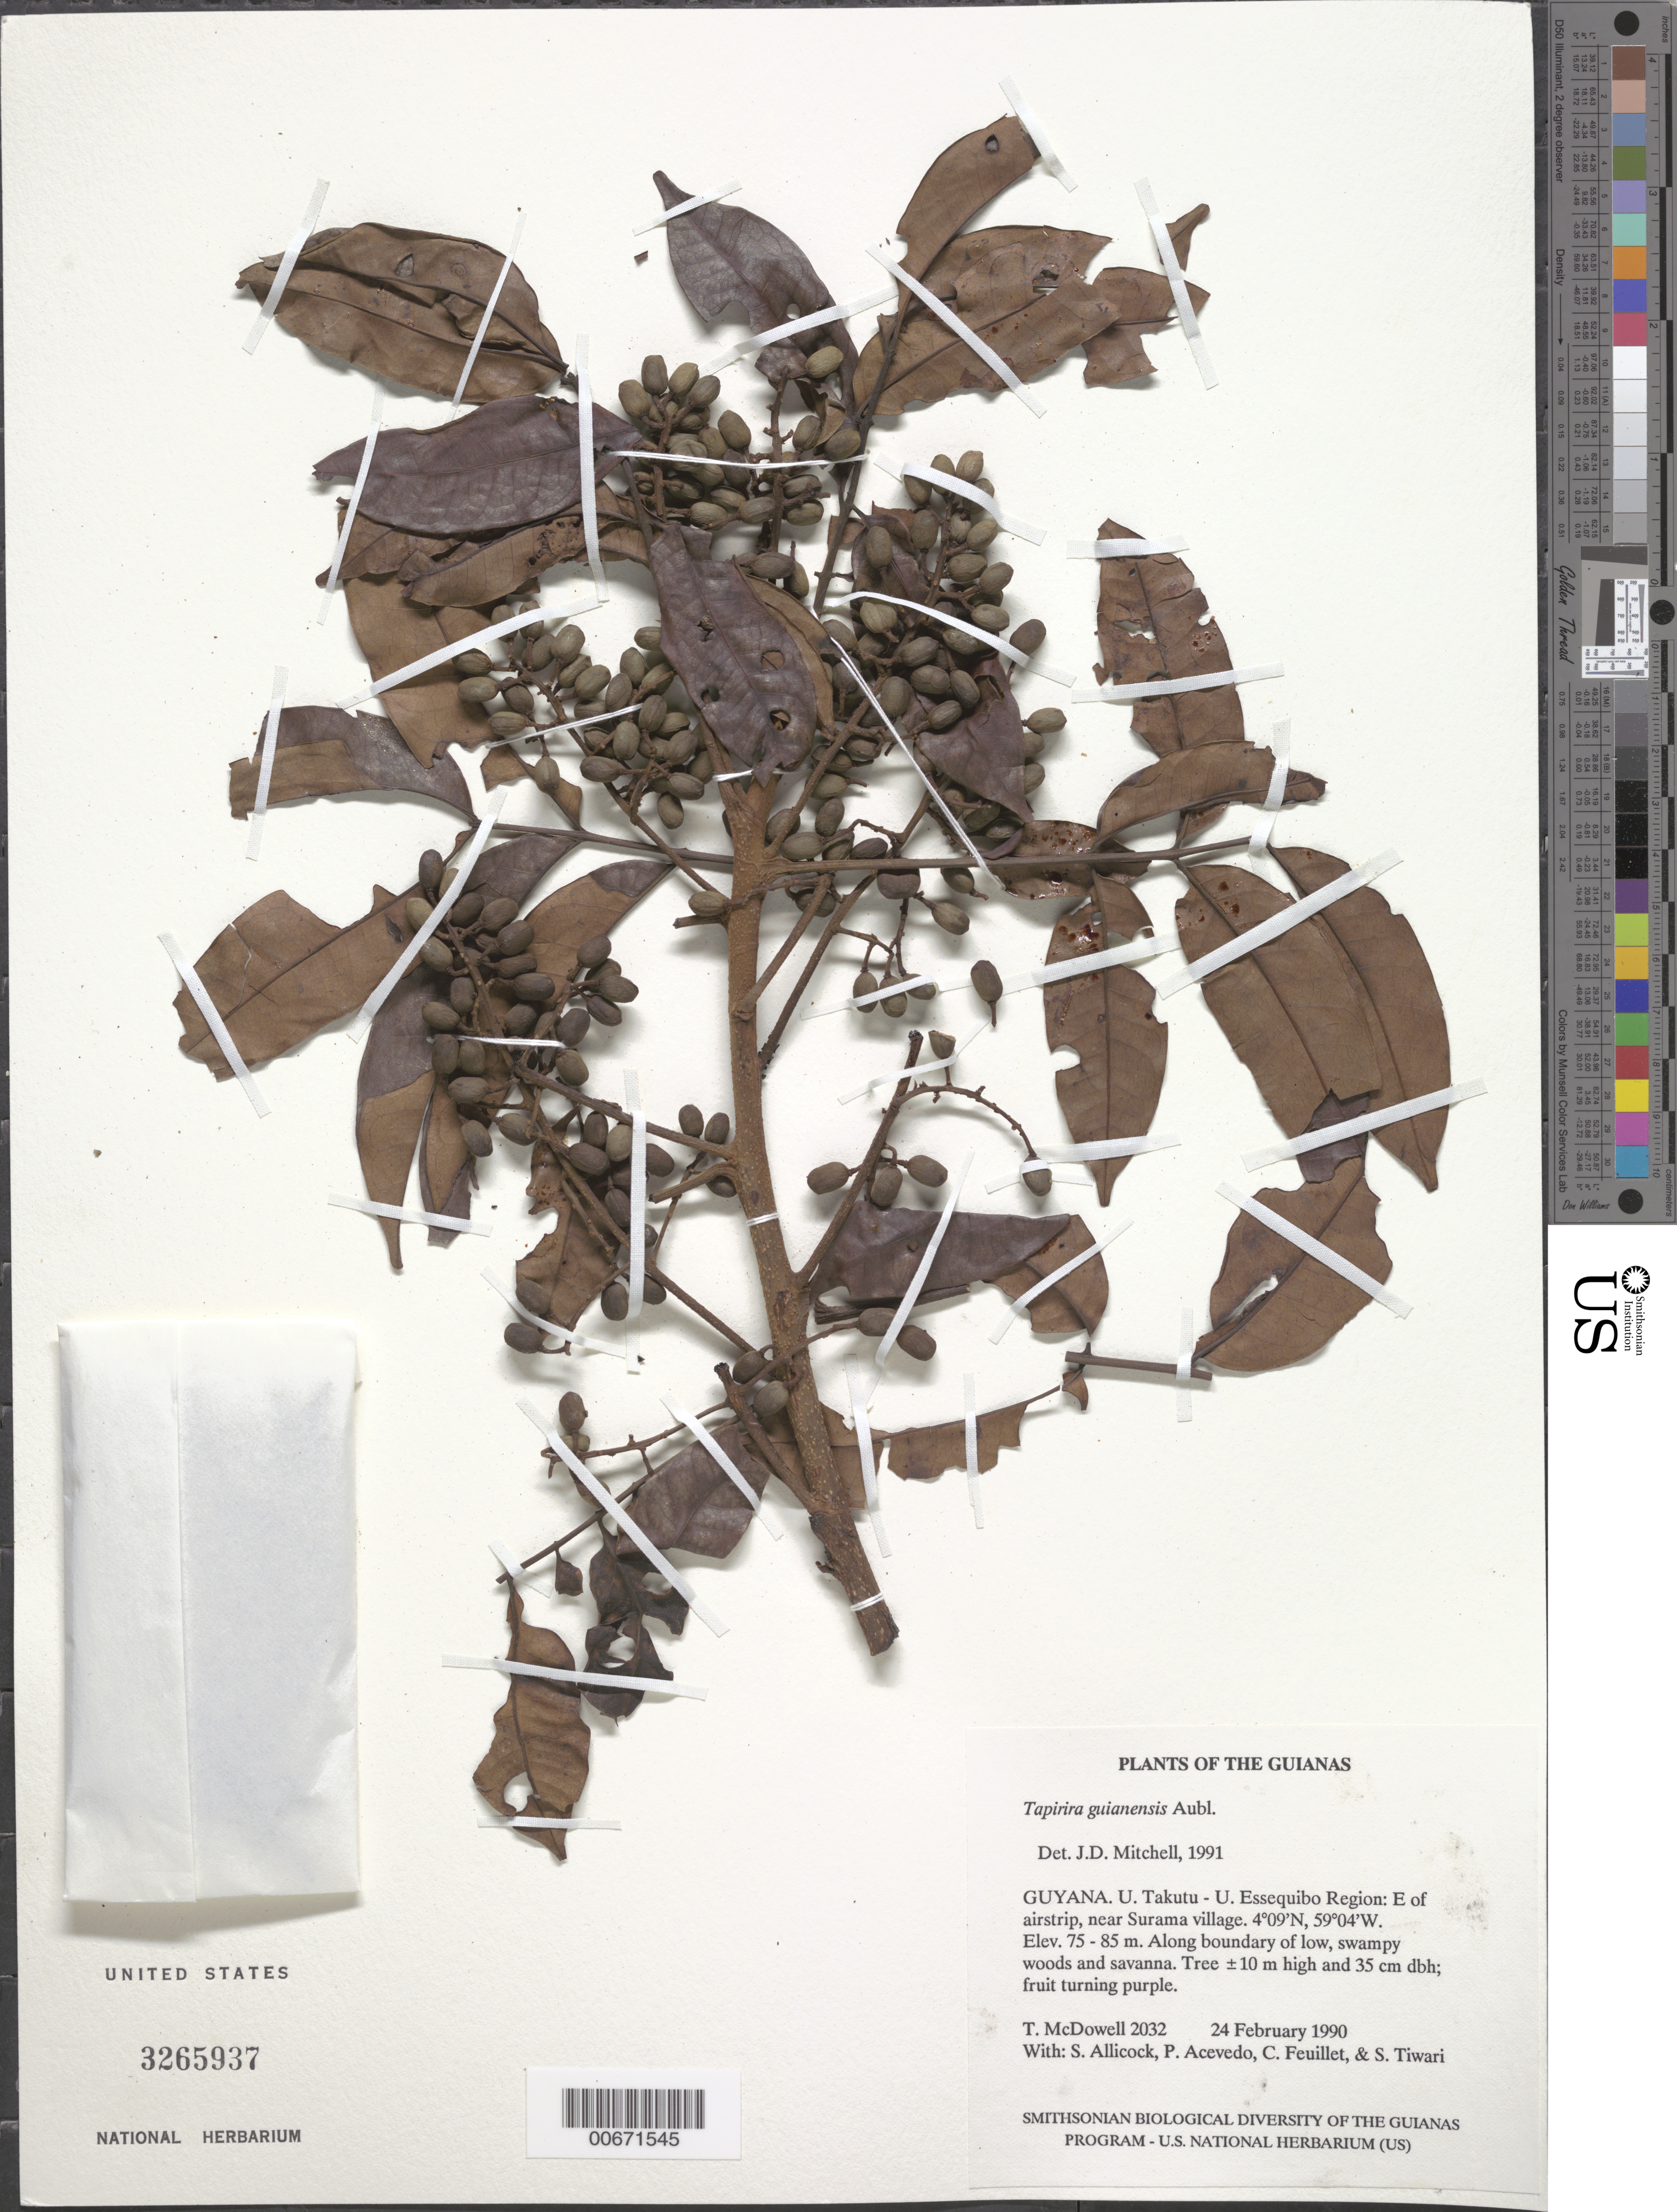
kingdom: Plantae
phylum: Tracheophyta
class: Magnoliopsida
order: Sapindales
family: Anacardiaceae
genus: Tapirira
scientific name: Tapirira guianensis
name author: Aubl.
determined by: Mitchell, John D.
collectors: T. McDowell, S. Allicock, P. Acevedo-Rodr., C. Feuillet & S. Tiwari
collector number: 2032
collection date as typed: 24 February 1990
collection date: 1990-02-24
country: Guyana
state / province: U. Takutu-U. Essequibo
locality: E of airstrip, near Surama Village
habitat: Along boundary of low, swampy woods and savanna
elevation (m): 75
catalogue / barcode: US 3265937